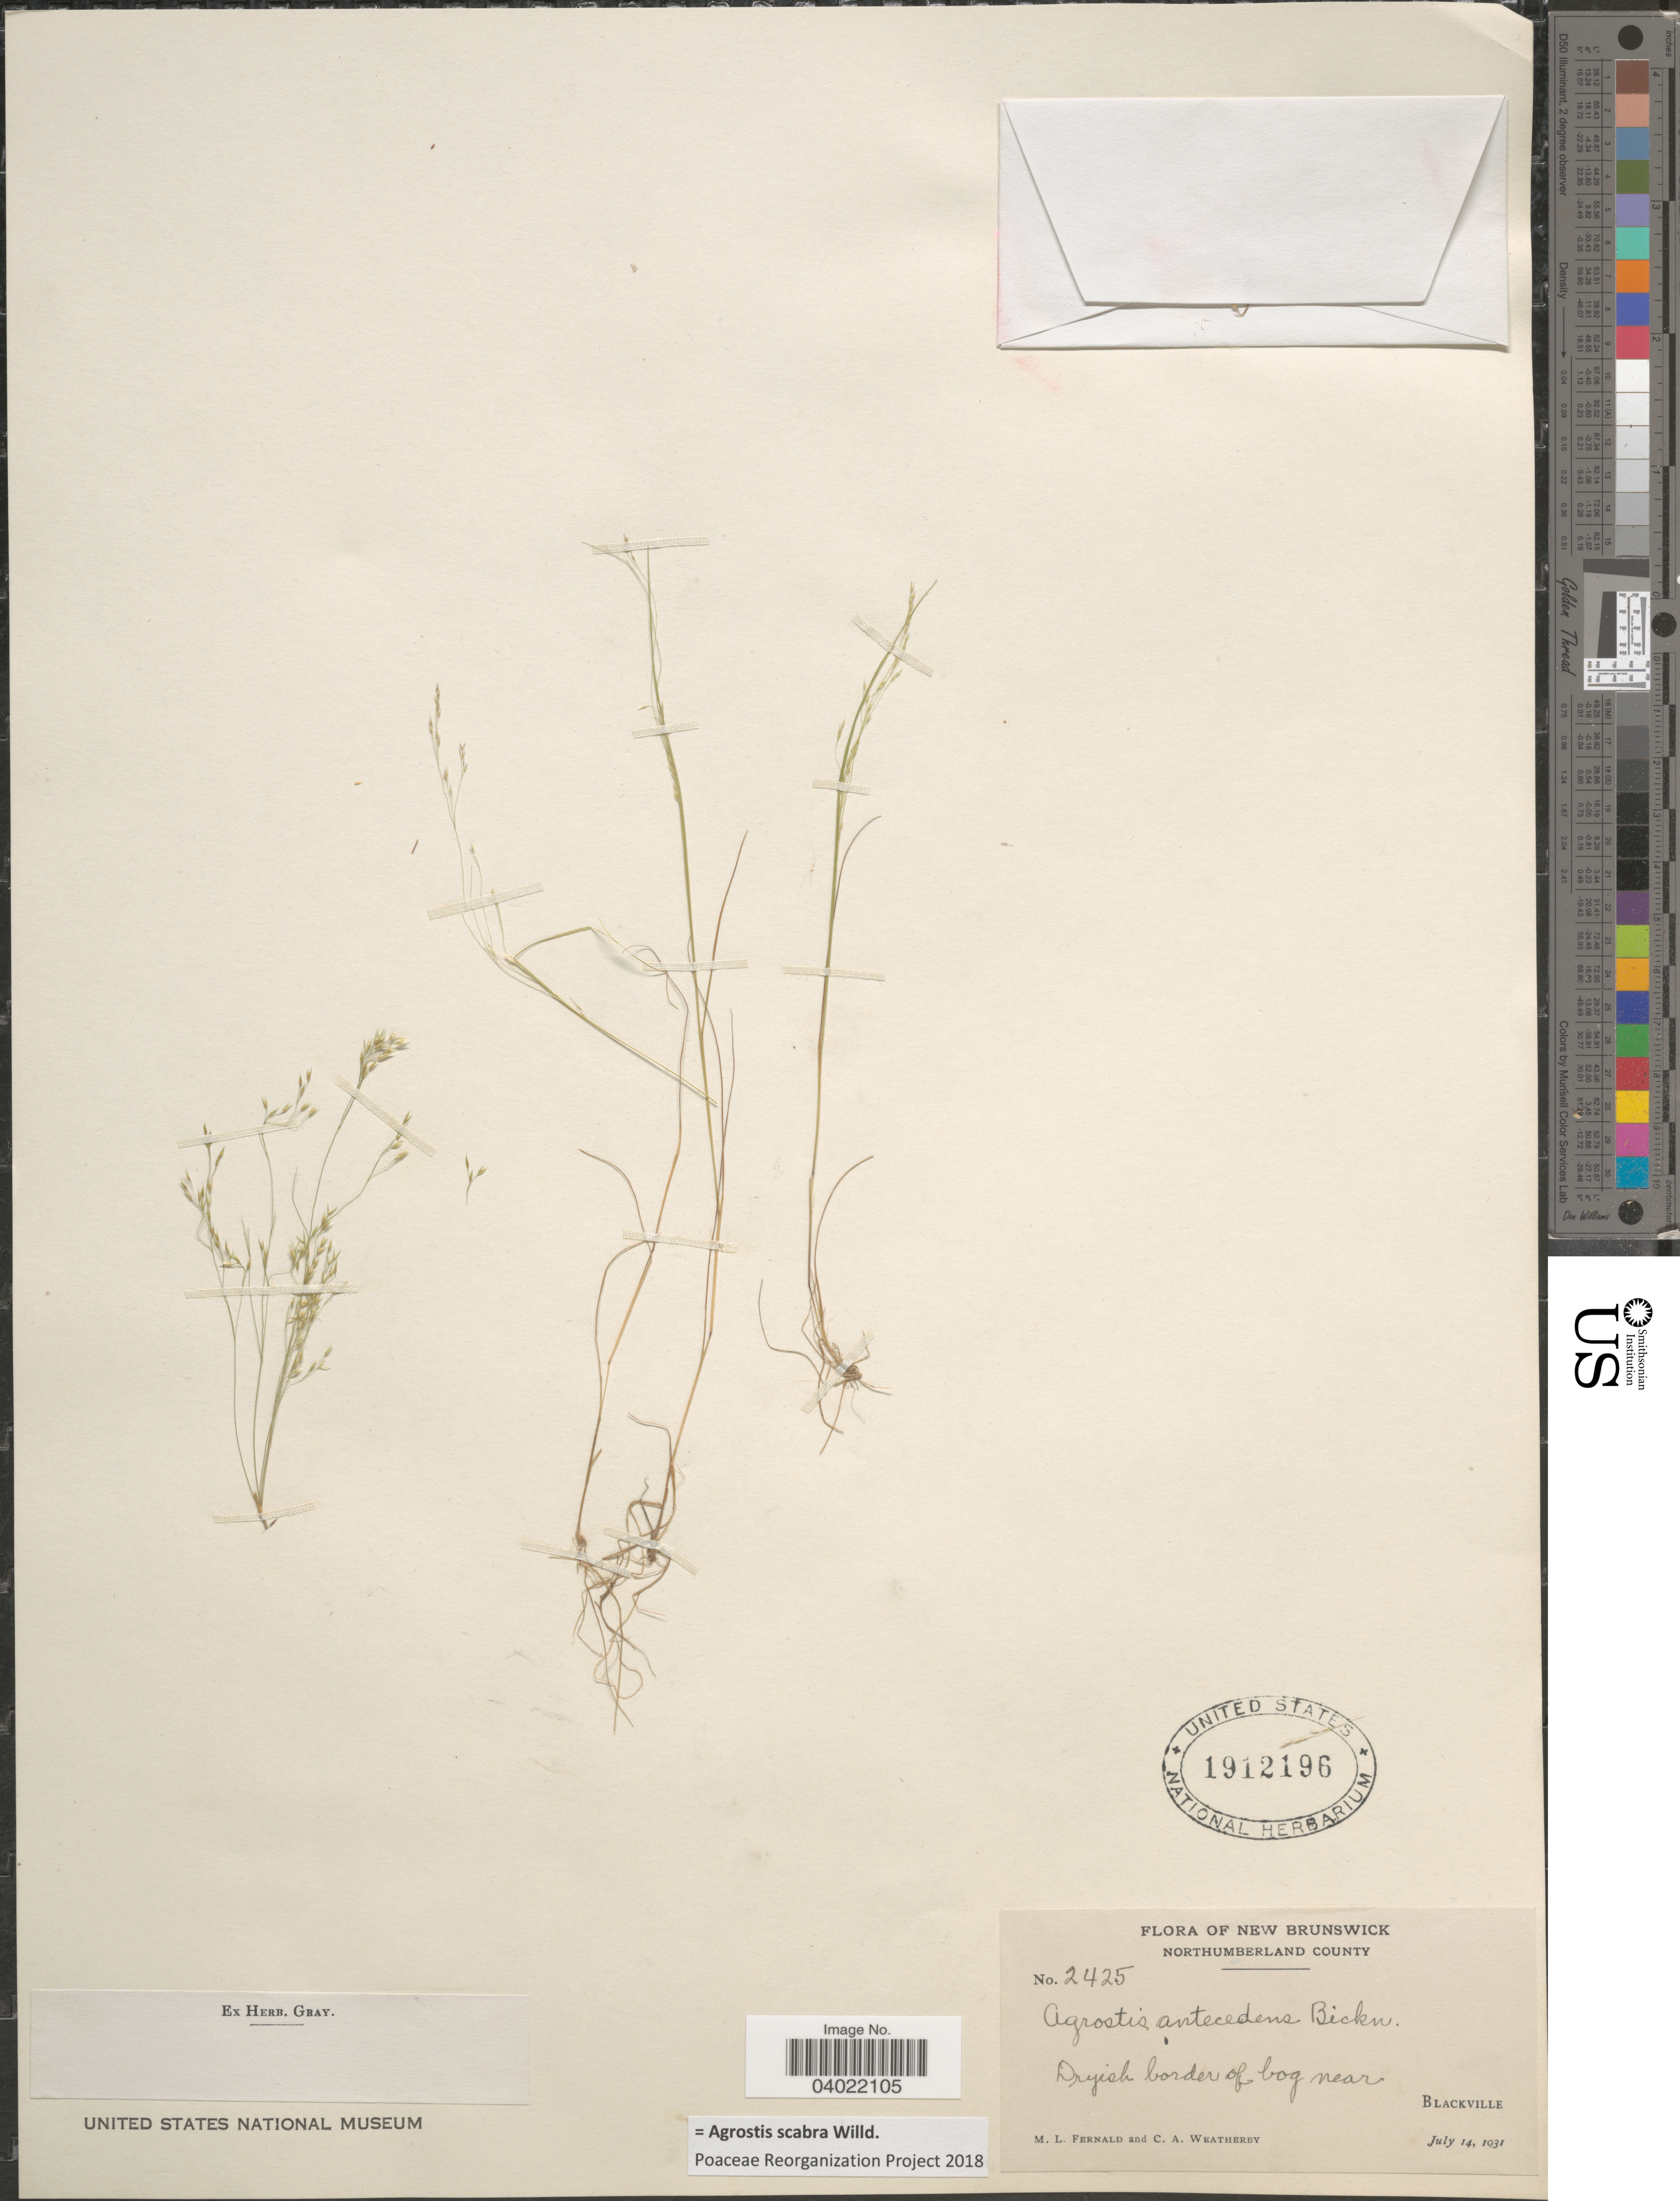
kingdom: Plantae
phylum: Tracheophyta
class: Liliopsida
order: Poales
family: Poaceae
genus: Agrostis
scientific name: Agrostis scabra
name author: Willd.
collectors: M. L. Fernald & C. A. Weatherby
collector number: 2425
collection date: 1931-07-14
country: Canada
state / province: New Brunswick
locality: Northumberland County. Dryish border of bog near Blackville.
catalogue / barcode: US 1912196